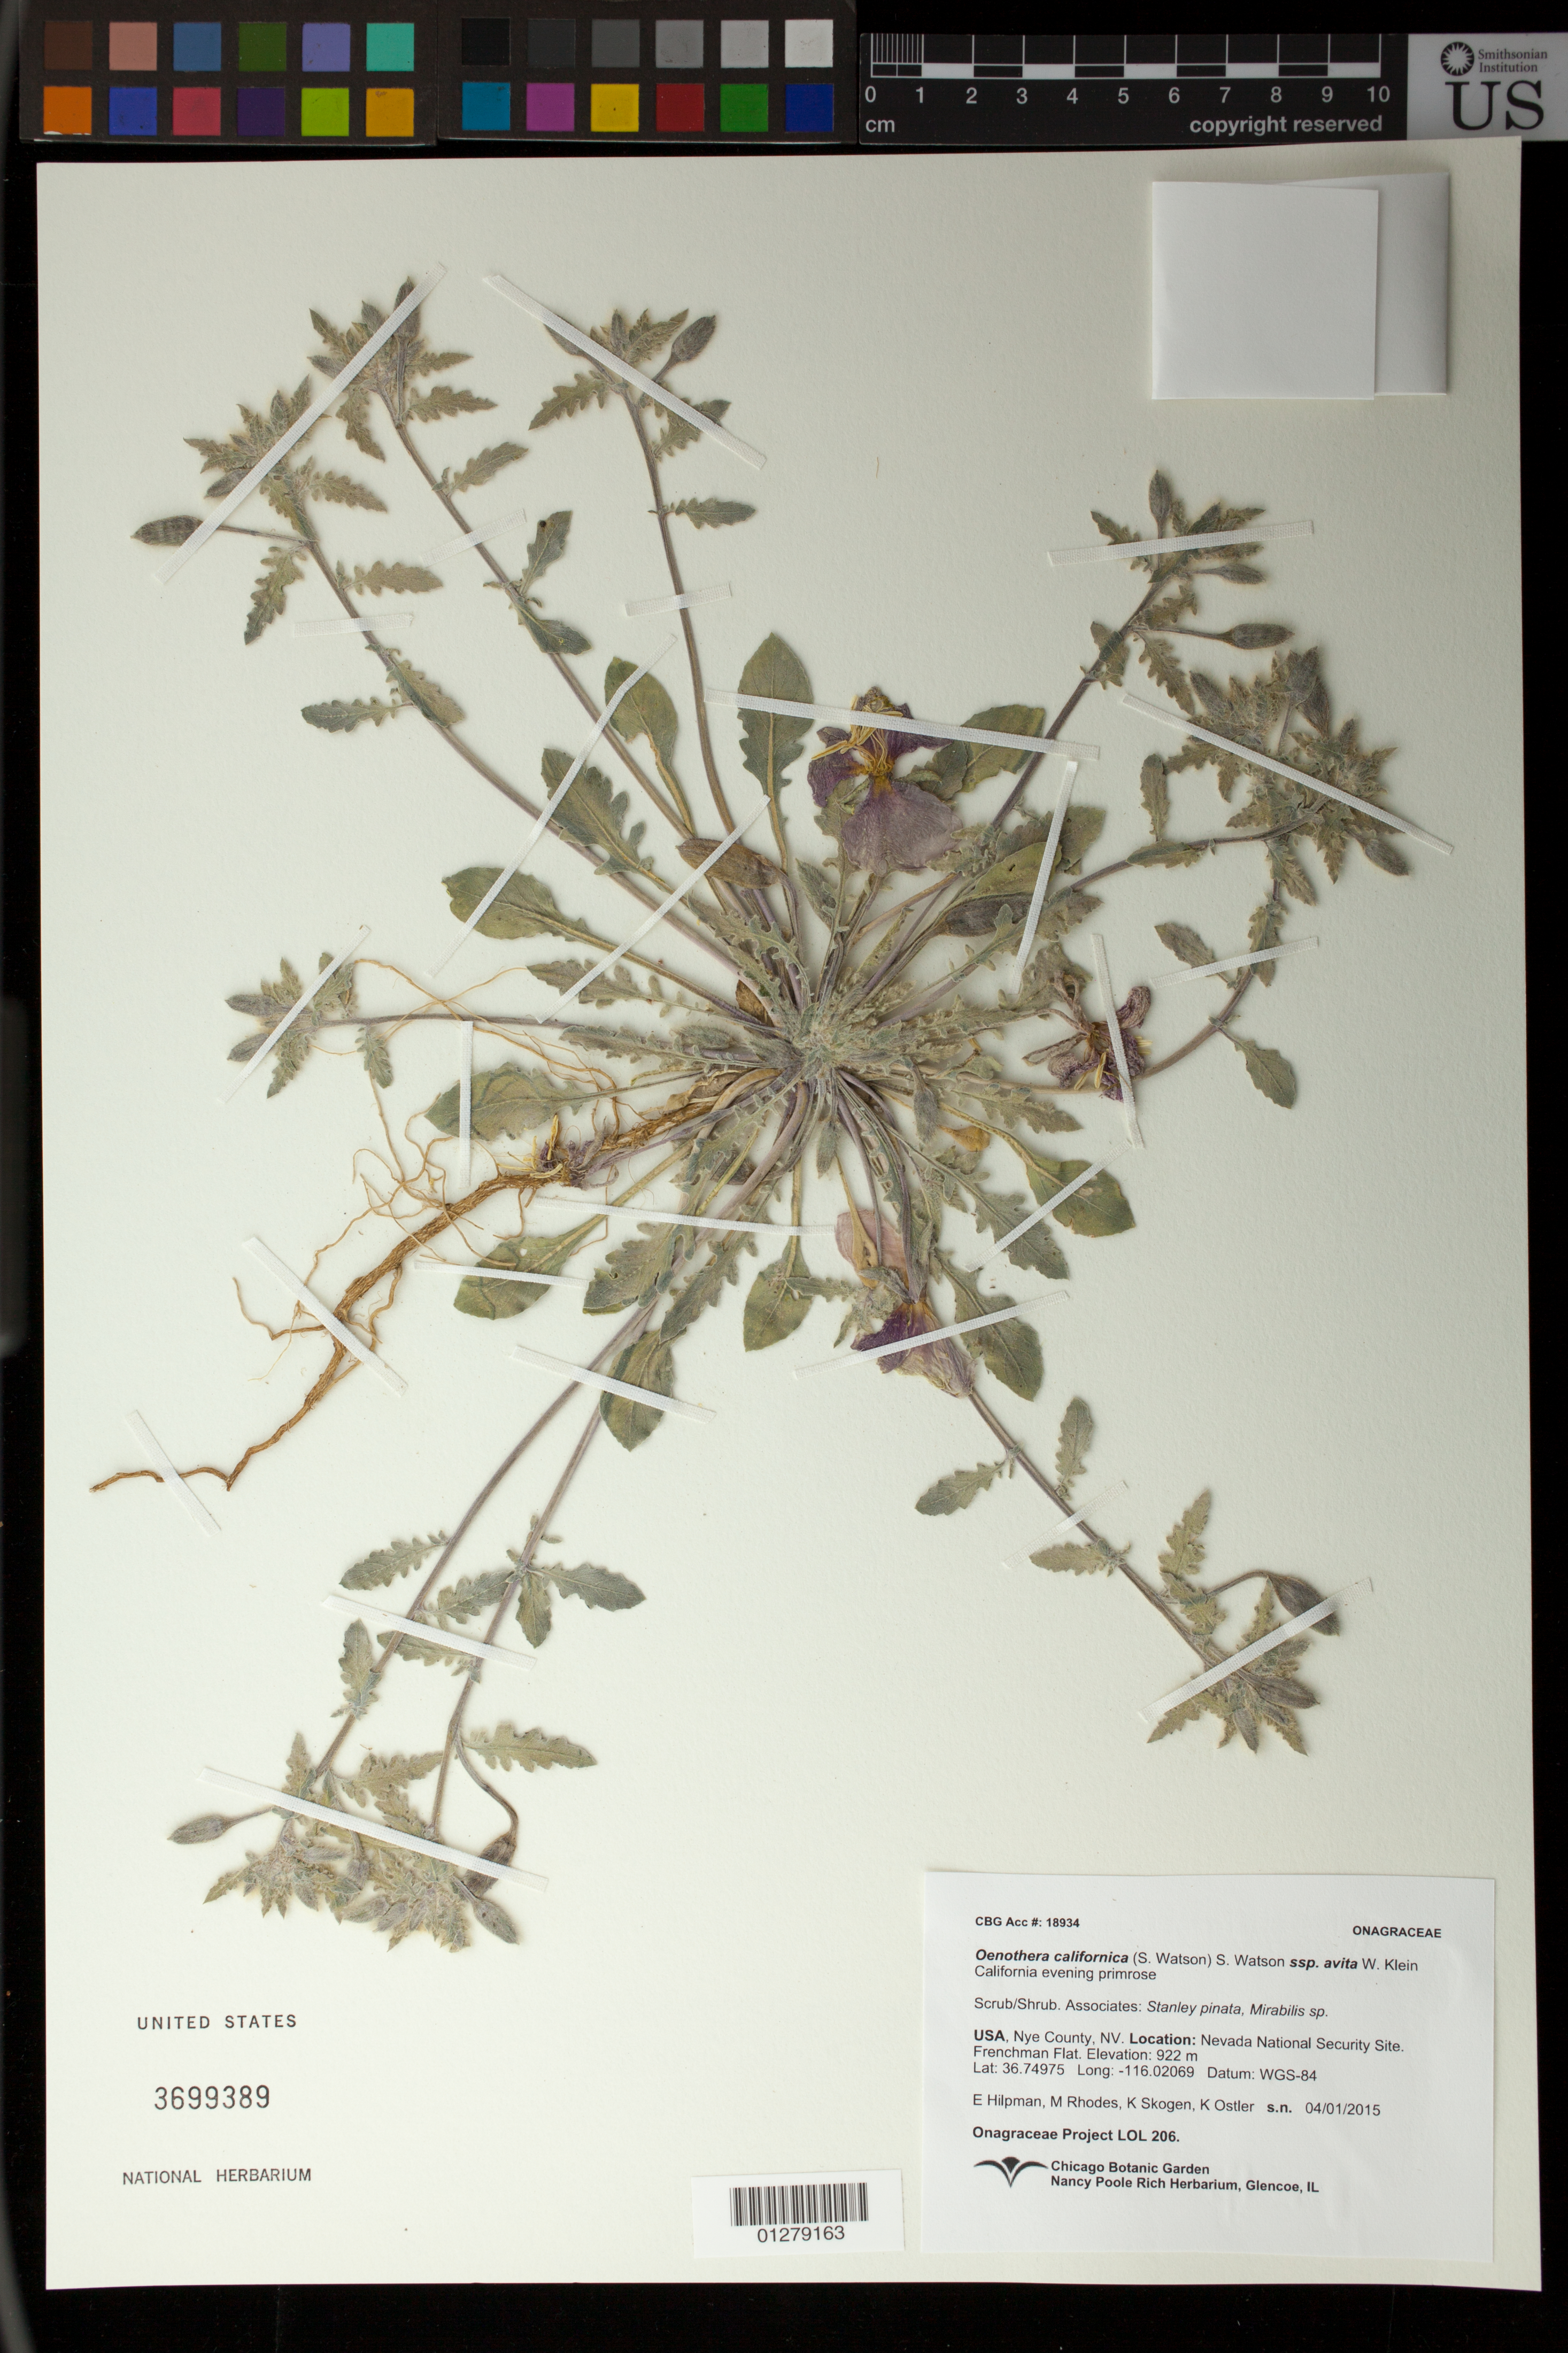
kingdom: Plantae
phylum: Tracheophyta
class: Magnoliopsida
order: Myrtales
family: Onagraceae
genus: Oenothera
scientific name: Oenothera avita subsp. avita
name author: (W.M. Klein) W.M. Klein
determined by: Wagner, W. L., (BOT), Smithsonian Institution - National Museum of Natural History (UNITED STATES)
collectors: E. Hilpman, K. Skogen, M. Rhodes & W. Ostler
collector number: LOL 206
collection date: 2015-04-01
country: United States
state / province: Nevada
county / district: Nye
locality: Nevada National Security Site - Area 5. Scattered throughout area, not common. MOst plants with basal rosettes and developing buds, some with branches, few with flowers that opened recently. Distributed over large area but at low density.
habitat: Scrub/Shrub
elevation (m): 922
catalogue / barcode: US 3699389